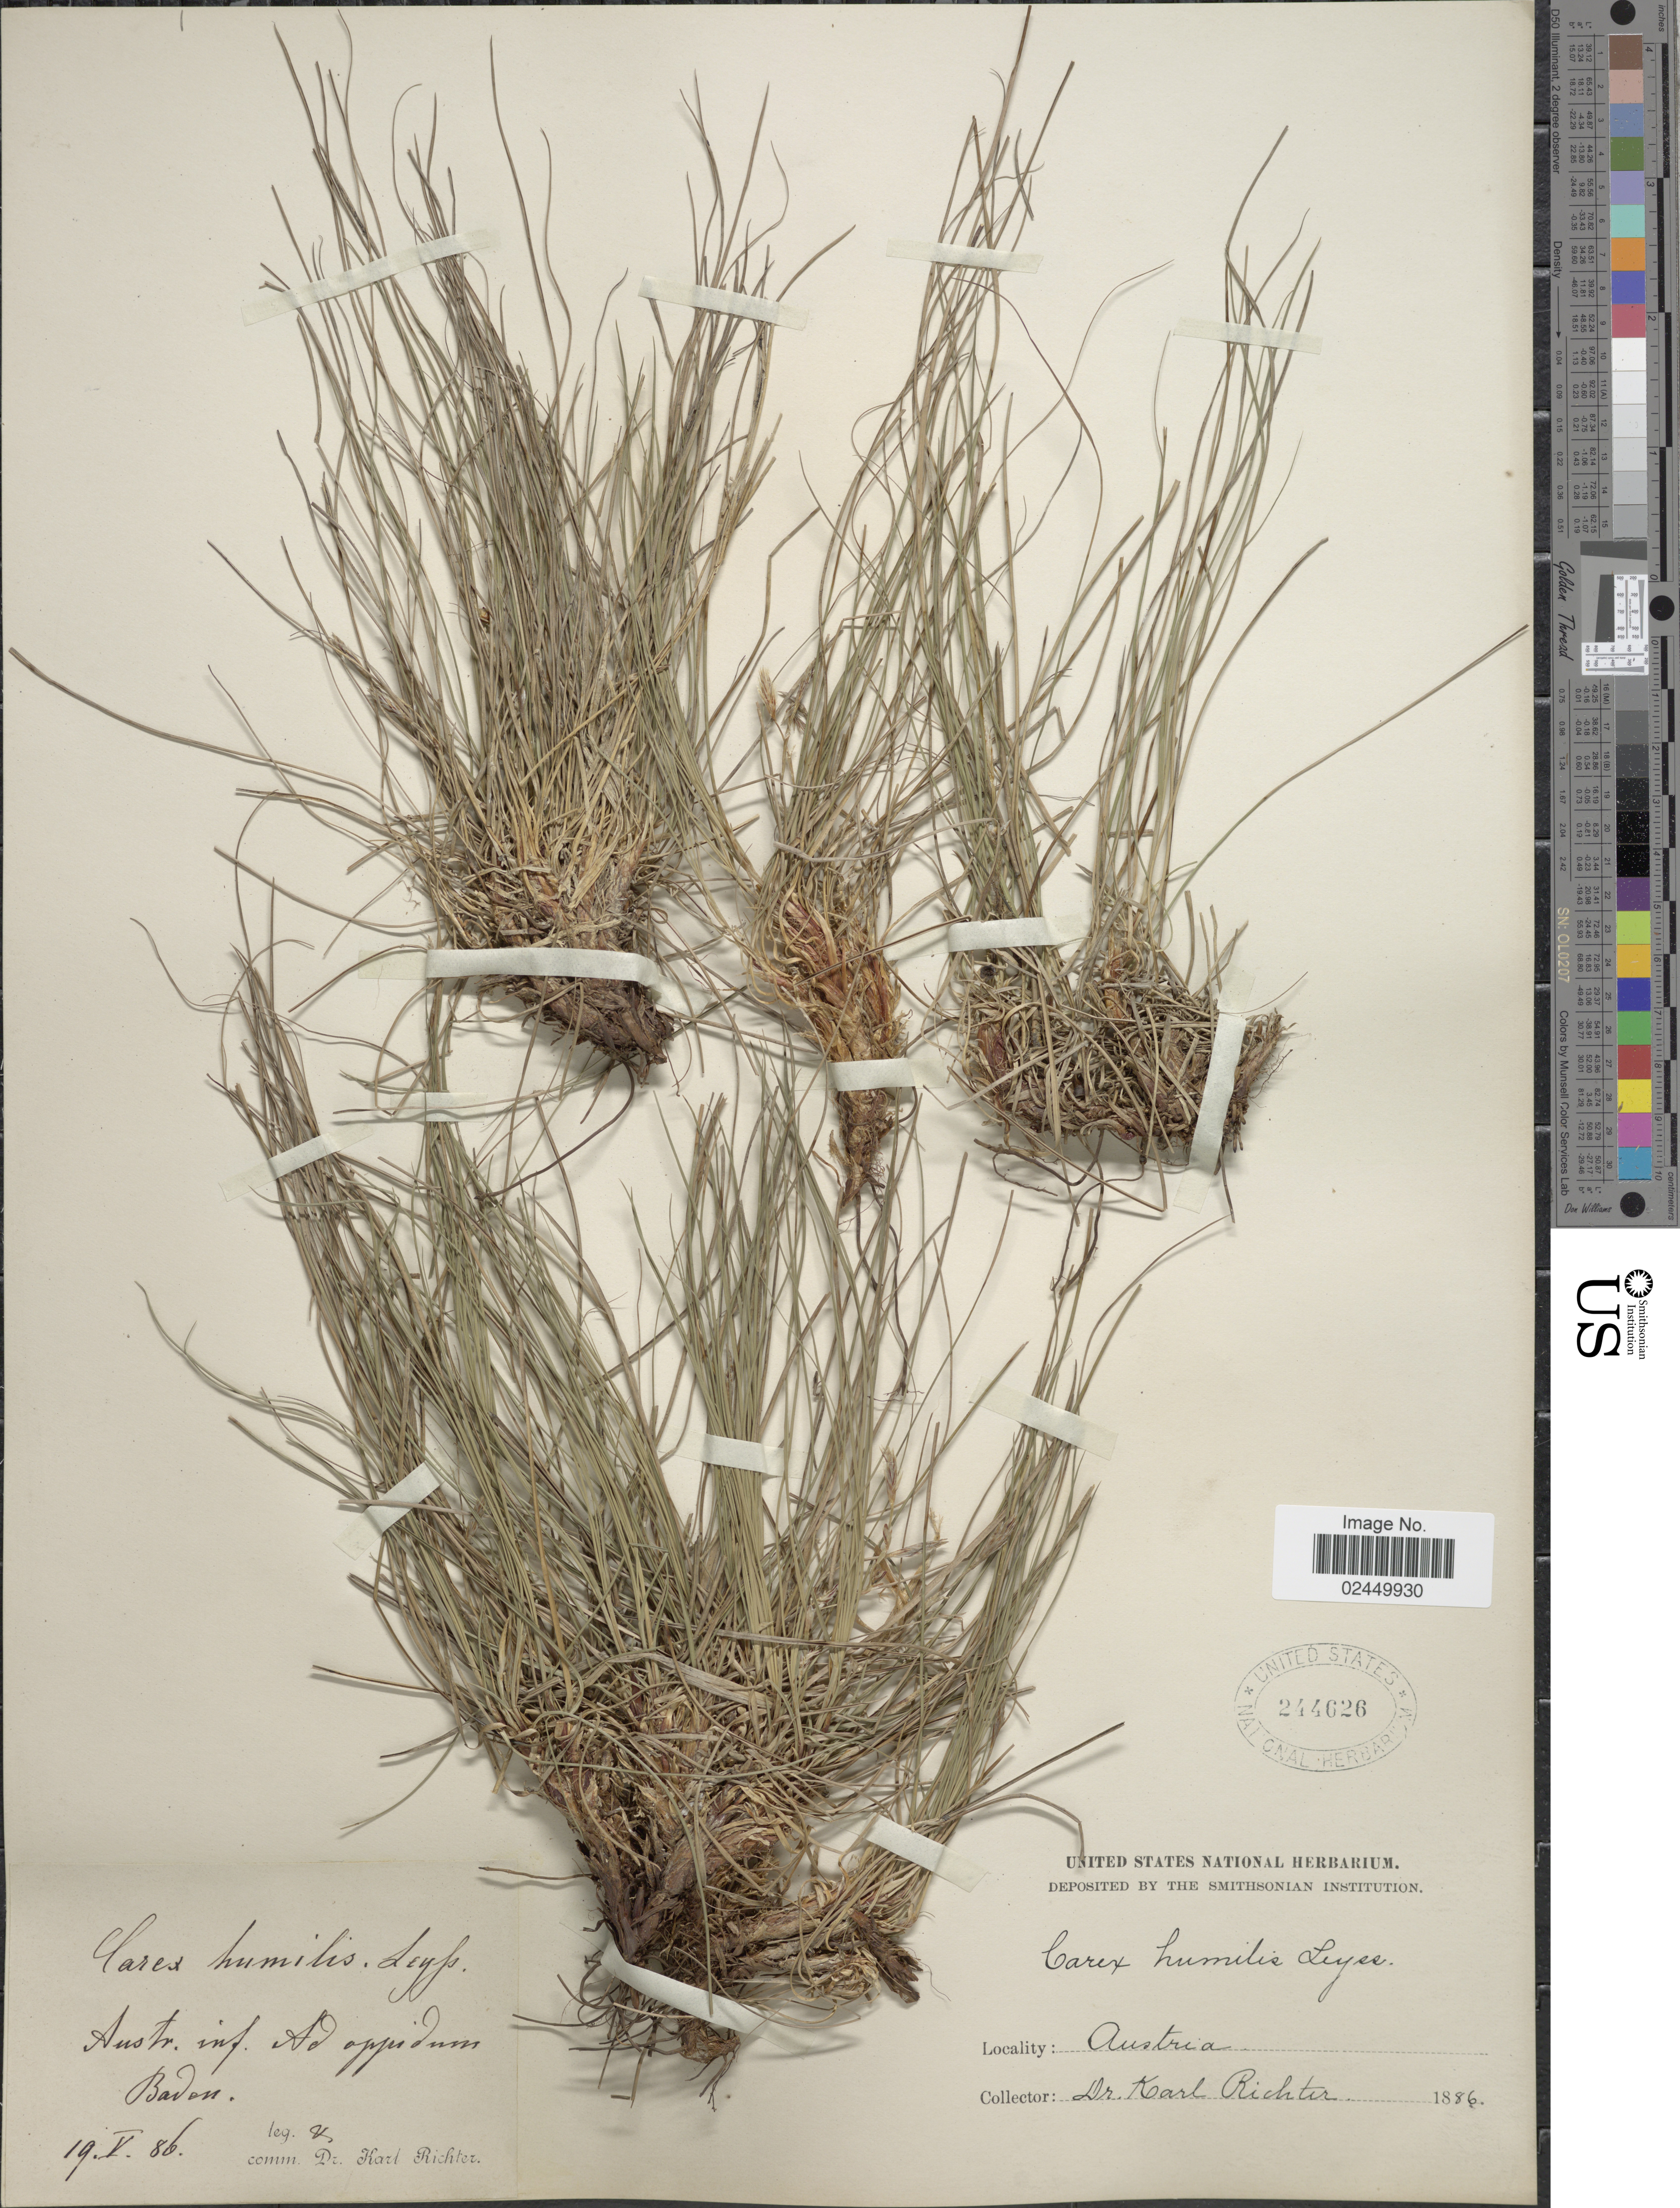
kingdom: Plantae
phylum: Tracheophyta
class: Liliopsida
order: Poales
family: Cyperaceae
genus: Carex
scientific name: Carex humilis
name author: Leyss.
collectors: K. Richter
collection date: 1886-05-19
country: Germany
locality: Austr. inf. Ad oppidum Baden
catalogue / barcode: US 244626